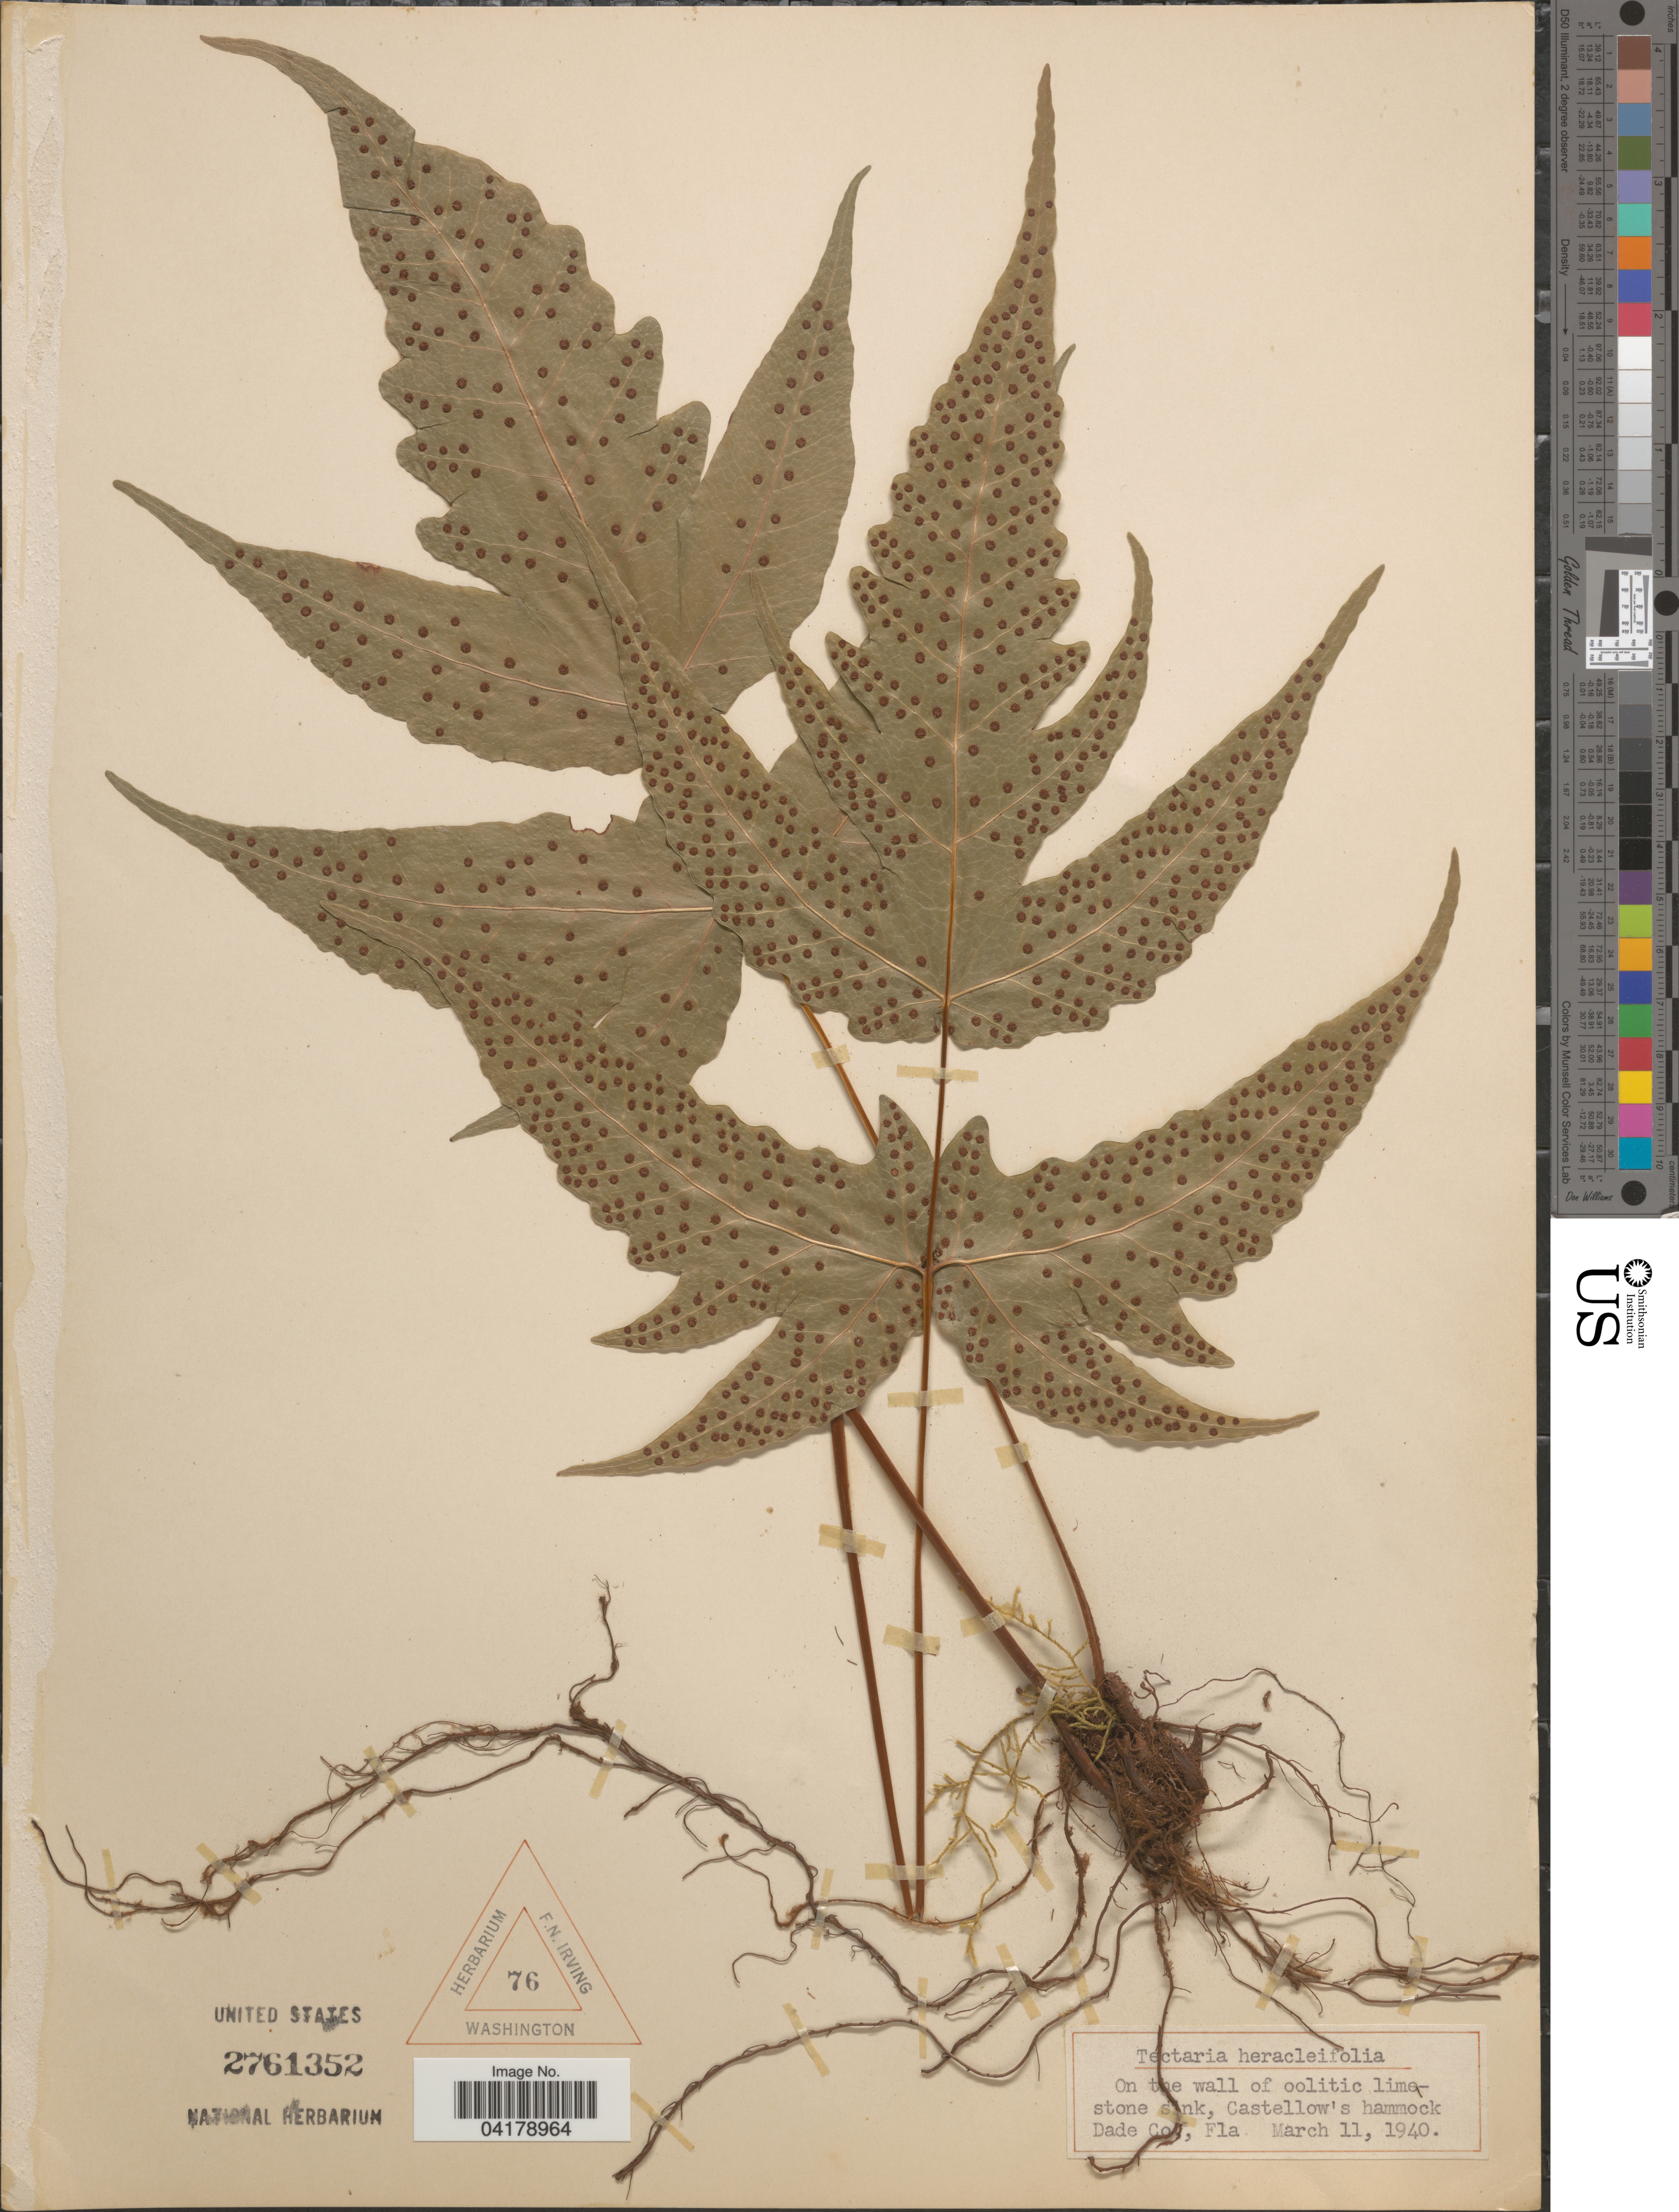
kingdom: Plantae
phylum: Tracheophyta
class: Polypodiopsida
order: Polypodiales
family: Tectariaceae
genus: Tectaria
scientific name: Tectaria heracleifolia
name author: (Willd.) Underw.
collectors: ex herb. F.N. Irving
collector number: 76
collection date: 1940-03-11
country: United States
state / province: Florida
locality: Castellow's hammock. Dade Co.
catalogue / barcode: US 2761352